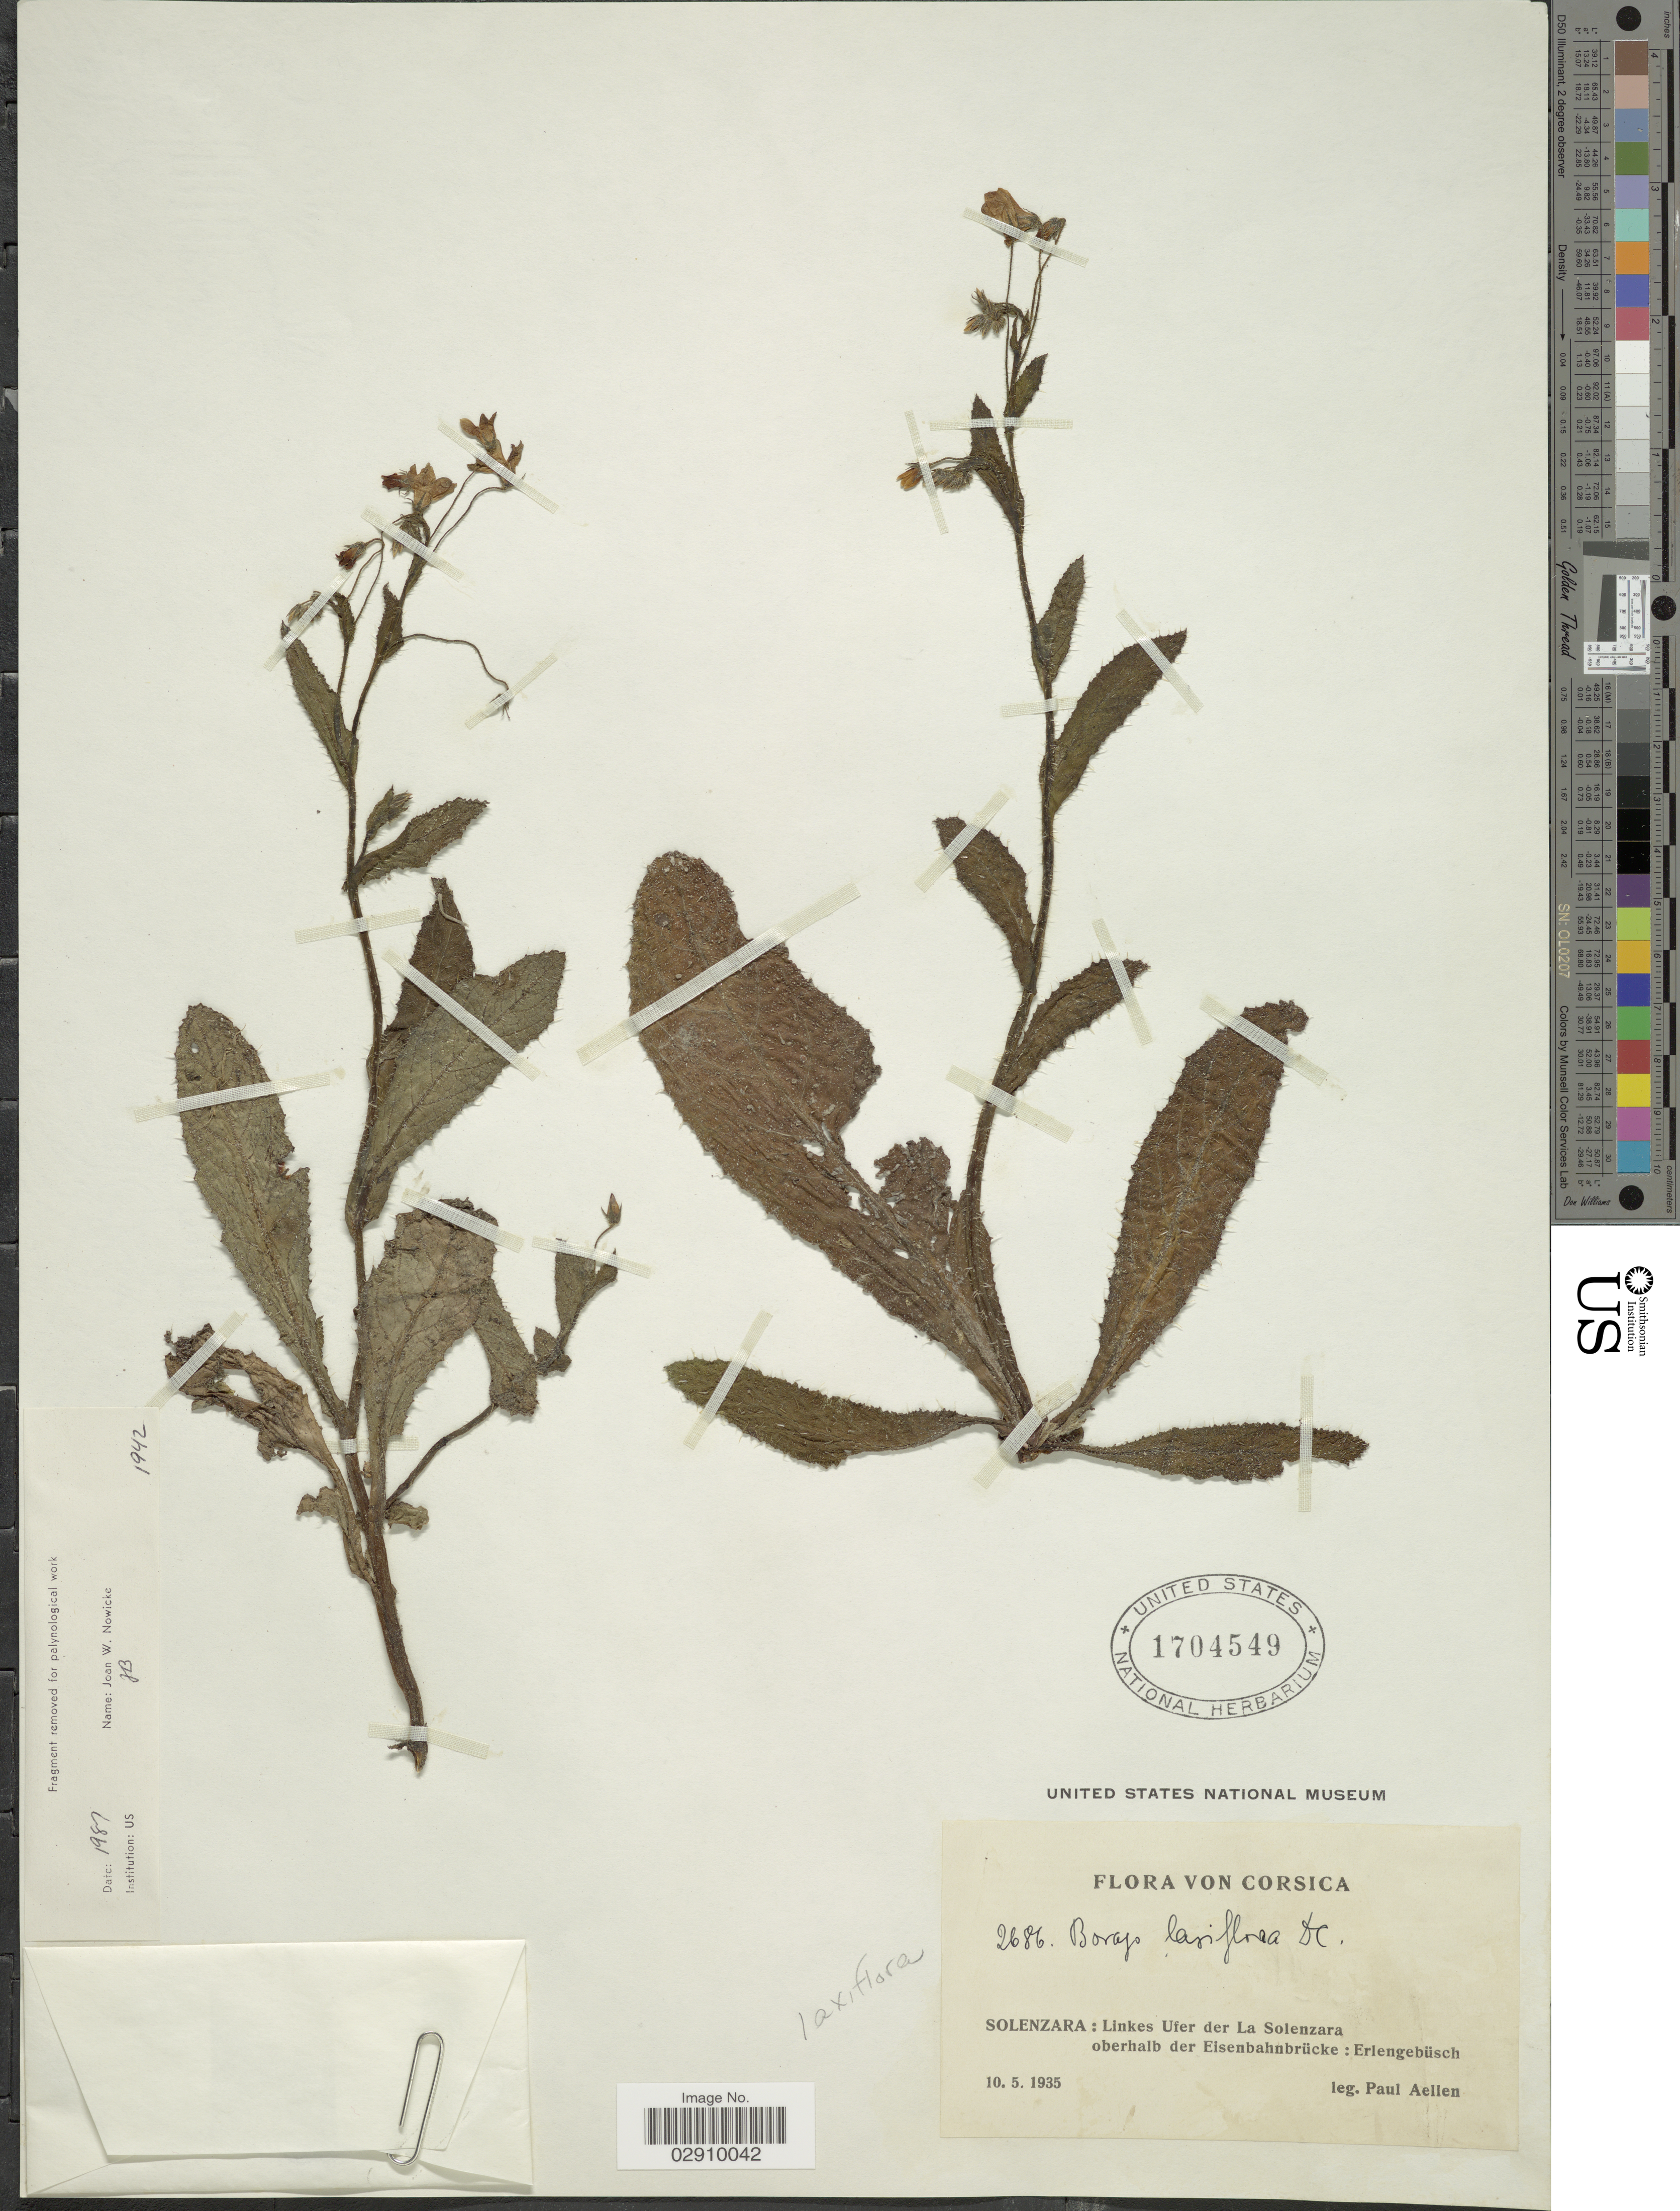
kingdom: Plantae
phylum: Tracheophyta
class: Magnoliopsida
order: Boraginales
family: Boraginaceae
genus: Borago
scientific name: Borago laxiflora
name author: (DC.) Fisch.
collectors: P. Aellen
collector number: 2686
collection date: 1935-05-10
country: France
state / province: Corsica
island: Corse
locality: Solenzara, Linkes Ufer der La Solenzara, oberhalb der Eisenbahnbrücke, Erlengebüsch.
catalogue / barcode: US 1704549